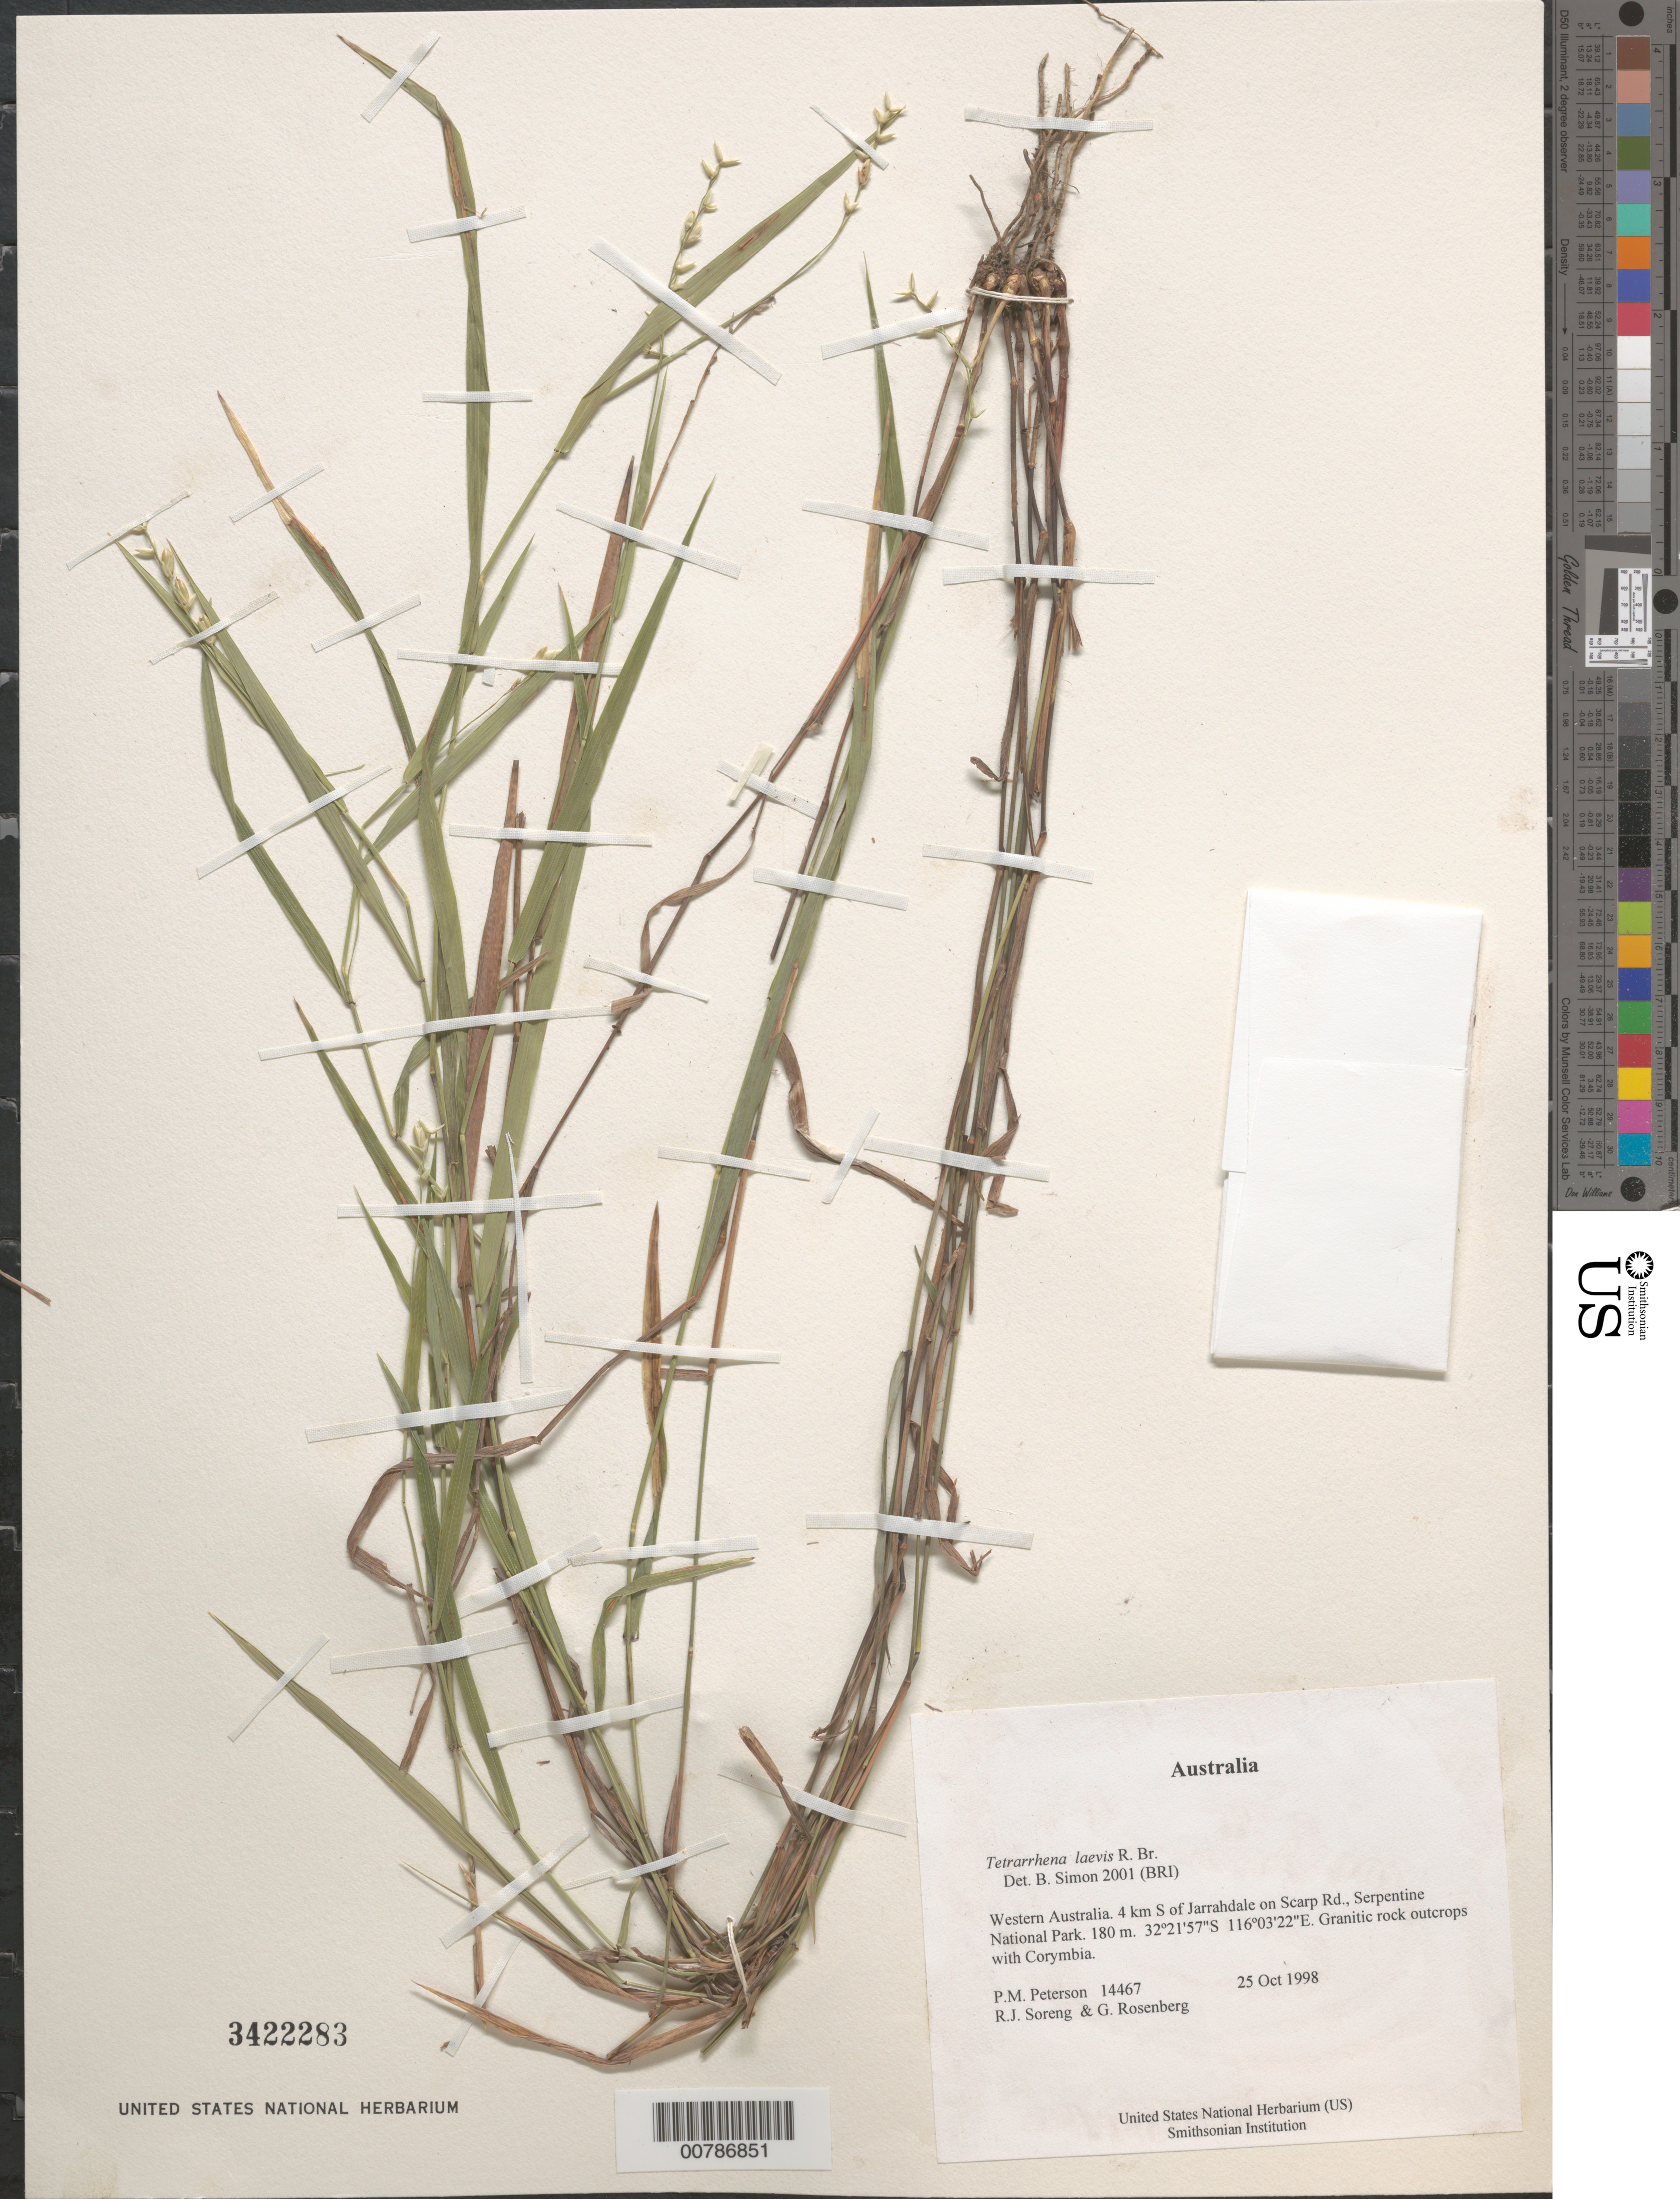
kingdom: Plantae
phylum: Tracheophyta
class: Liliopsida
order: Poales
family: Poaceae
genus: Tetrarrhena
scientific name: Tetrarrhena laevis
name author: R. Br.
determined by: Simon, B.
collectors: P. M. Peterson, R. J. Soreng & G. Rosenberg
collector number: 14467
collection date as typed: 25 Oct 1998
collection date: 1998-10-25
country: Australia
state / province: Western Australia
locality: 4 km S of Jarrahdale on Scarp Rd., Serpentine National Park.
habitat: Granitic rock outcrops with Corymbia.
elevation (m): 180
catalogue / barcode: US 3422283